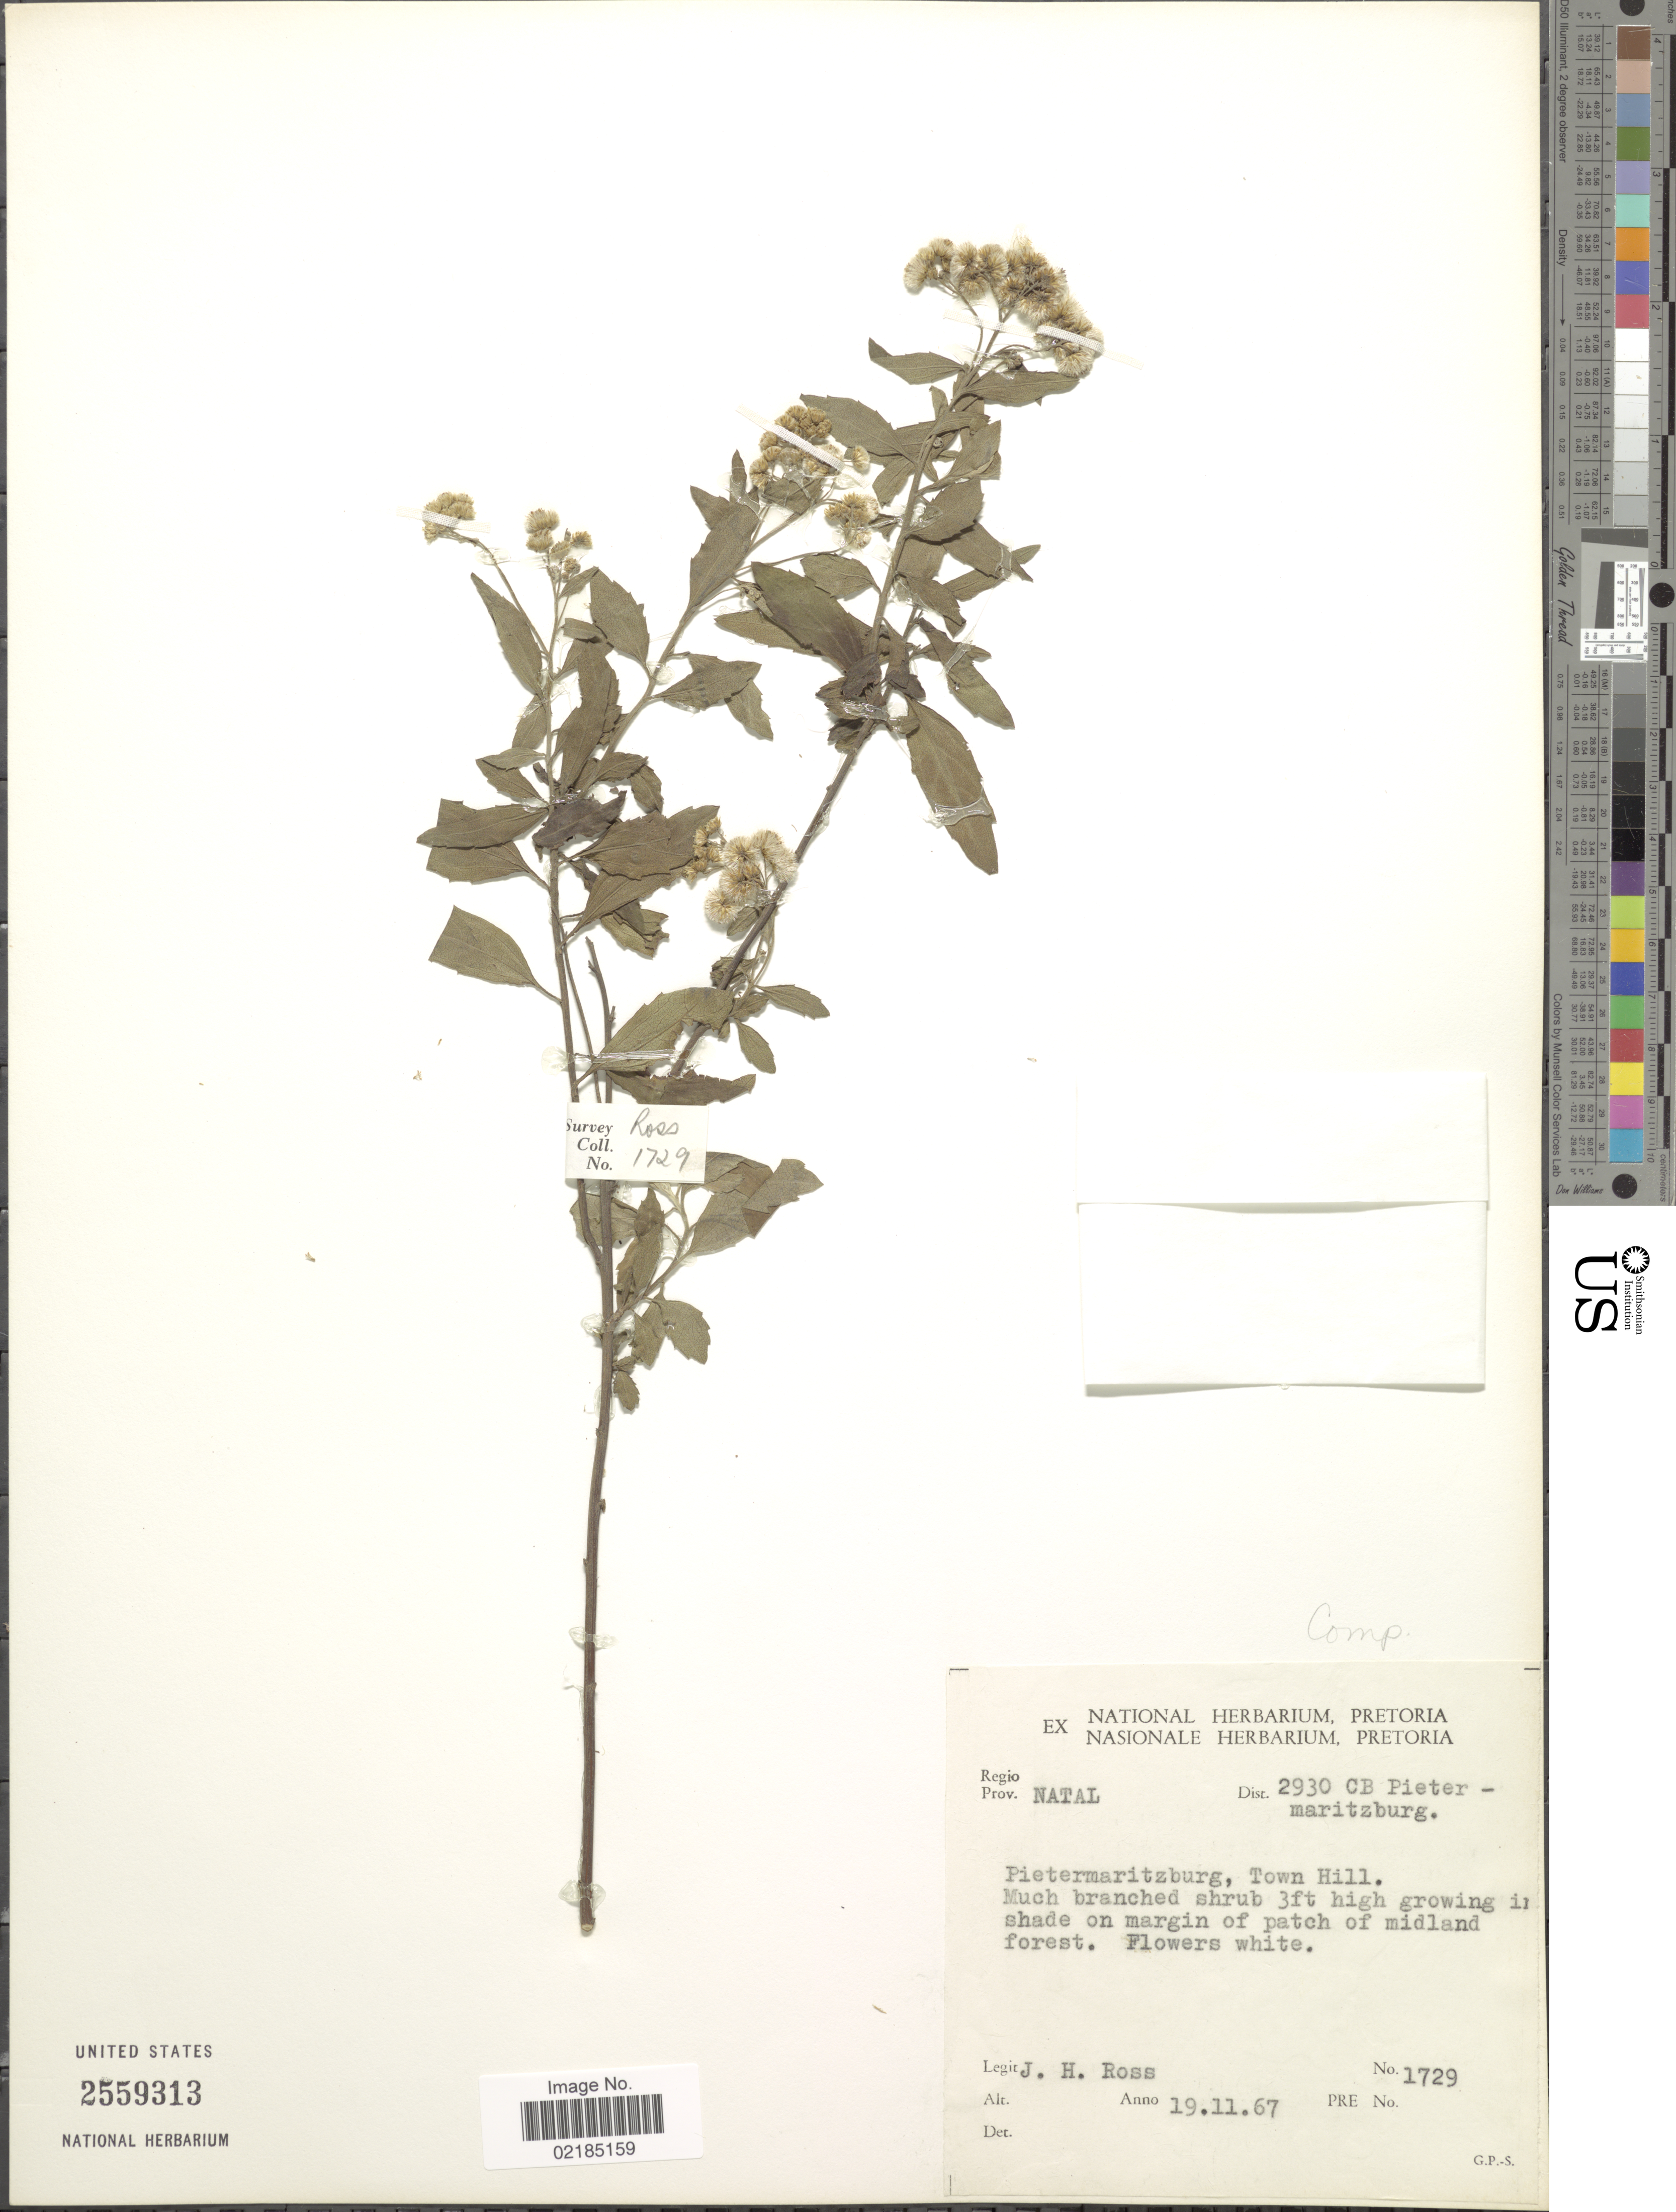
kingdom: Plantae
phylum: Tracheophyta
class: Magnoliopsida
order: Asterales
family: Asteraceae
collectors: H. Ross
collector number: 1729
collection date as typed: Transcribed d/m/y: 19/11/67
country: South Africa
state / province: KwaZulu-Natal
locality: Prov. Natal. 2930 CB Pieter-maritzburg. Pietermaritzburg, Town Hill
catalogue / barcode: US 2559313